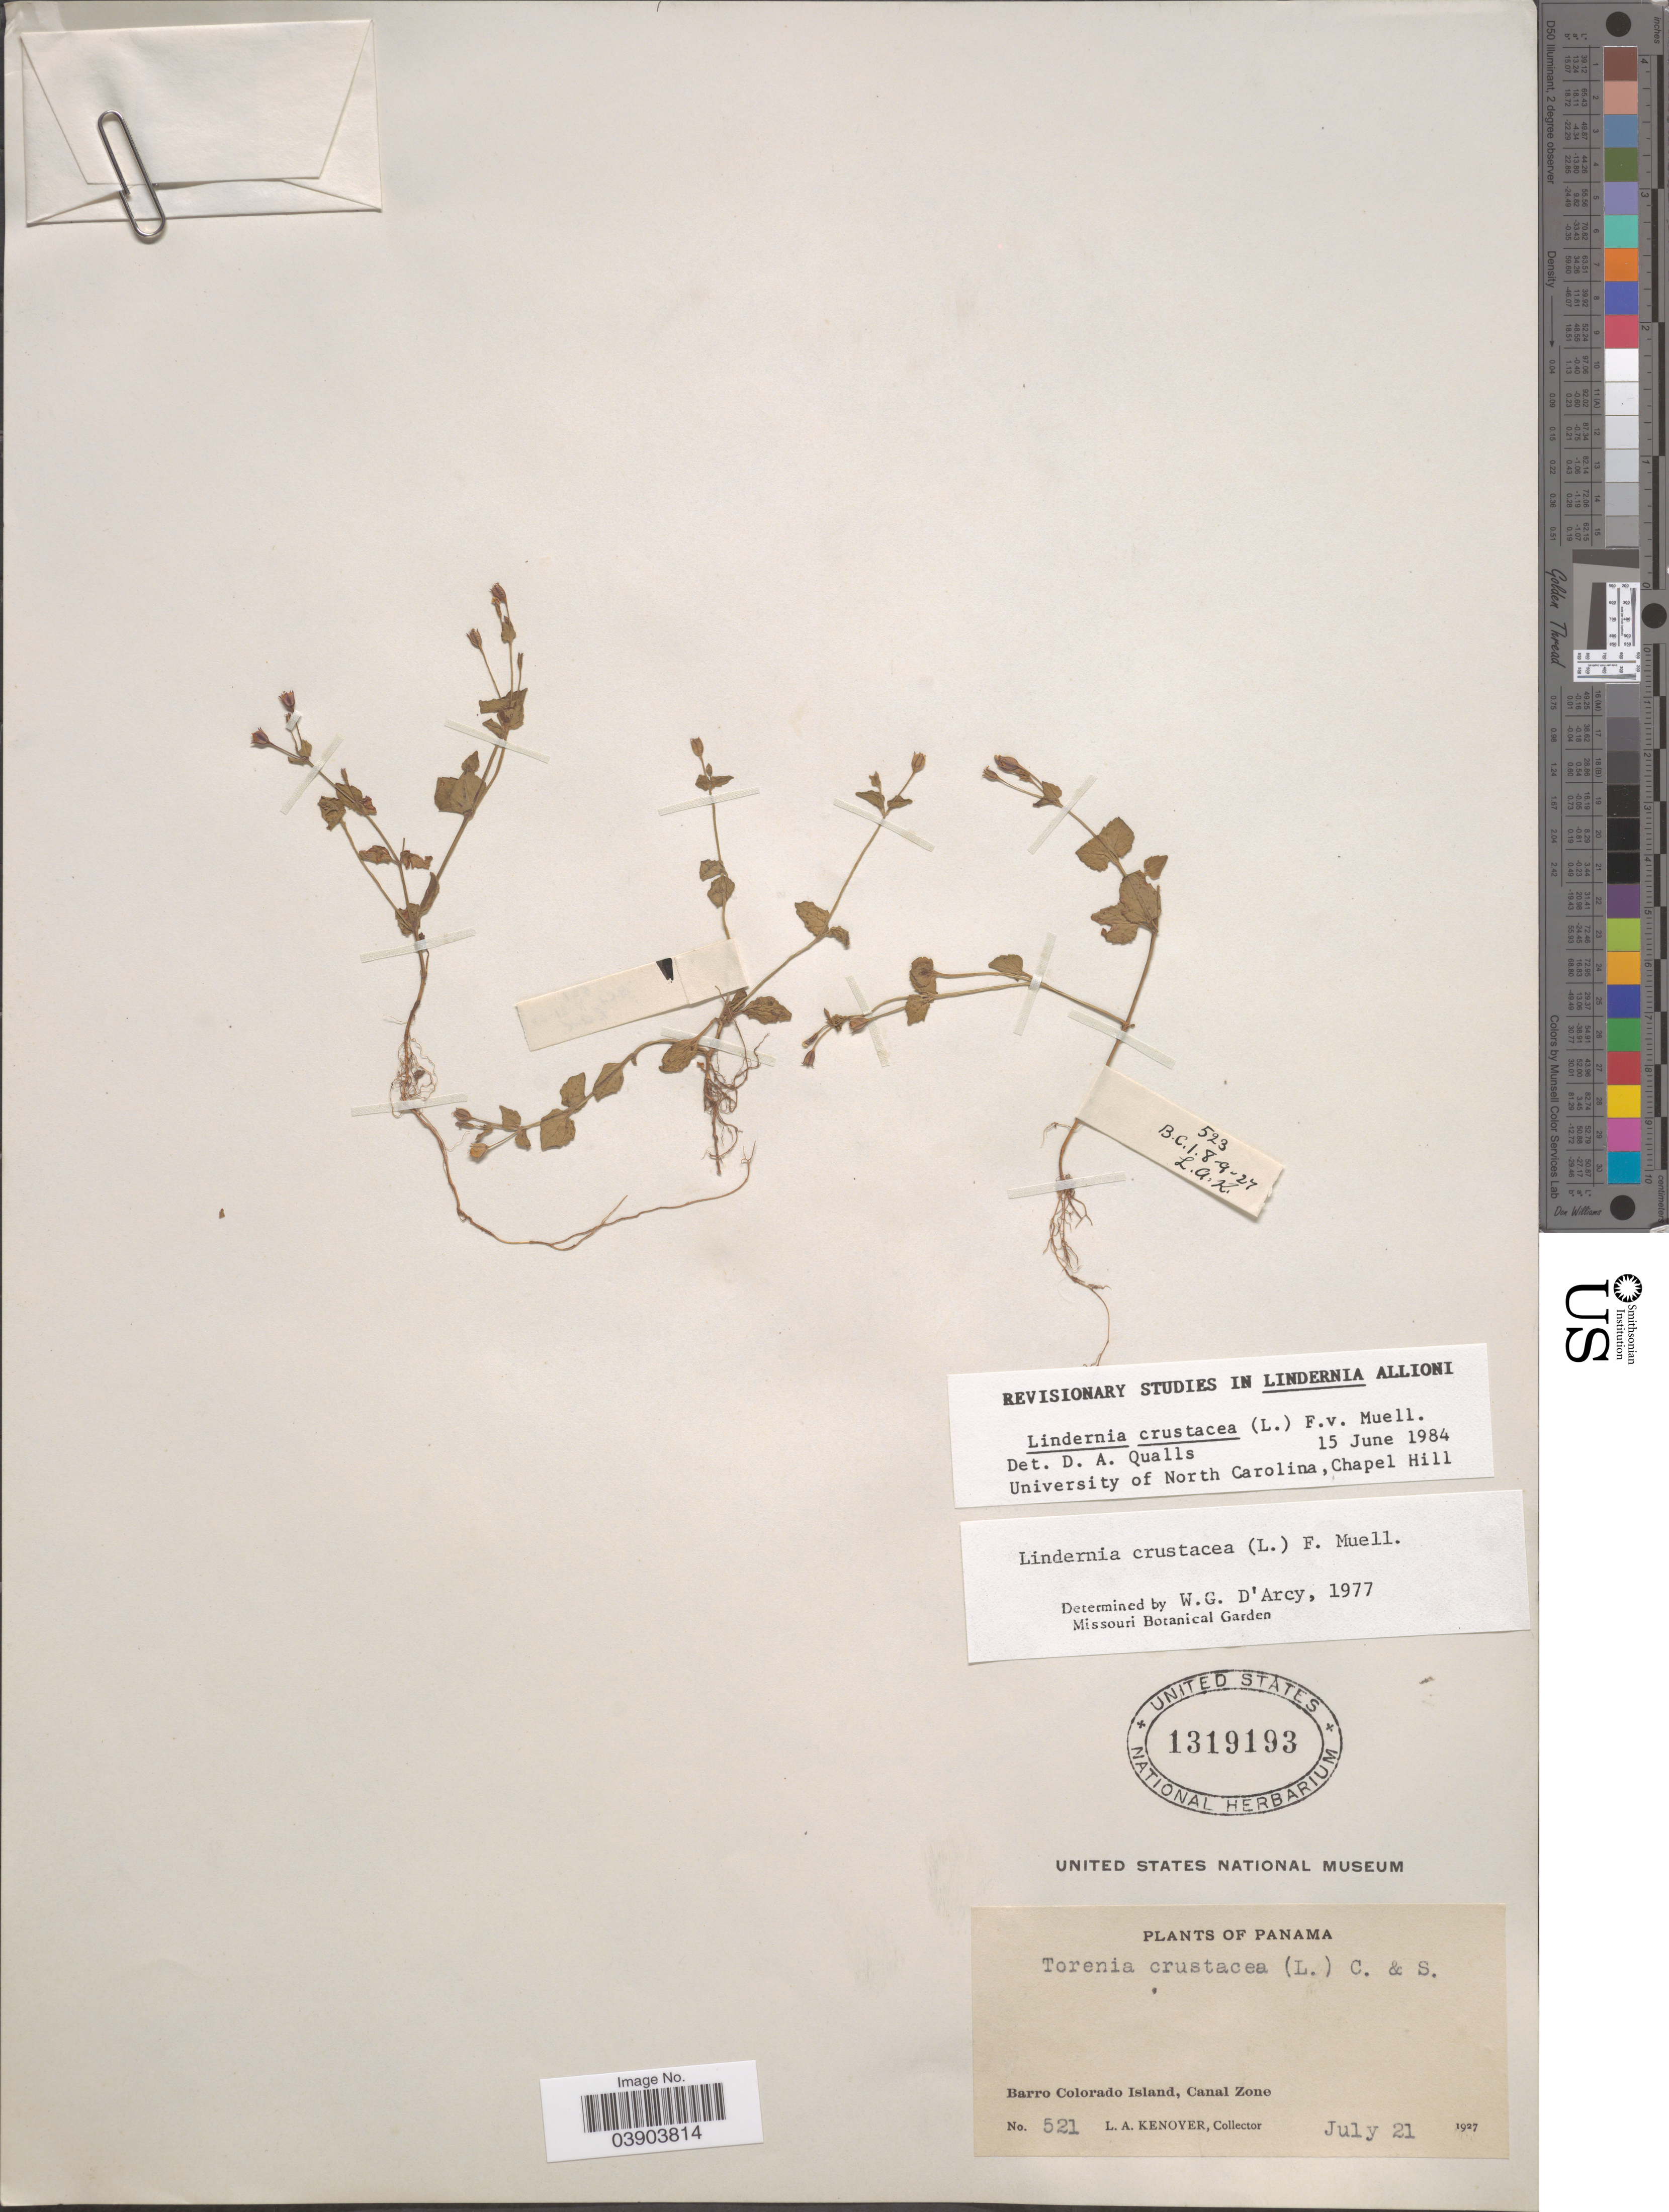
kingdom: Plantae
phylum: Tracheophyta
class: Magnoliopsida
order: Lamiales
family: Linderniaceae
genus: Lindernia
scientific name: Lindernia crustacea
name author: (L.) F. Muell.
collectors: L. Kenover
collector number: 521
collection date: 1927-07-21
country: Panama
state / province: Panamá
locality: Barro Colorado Island, Canal Zone.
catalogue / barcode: US 1319193